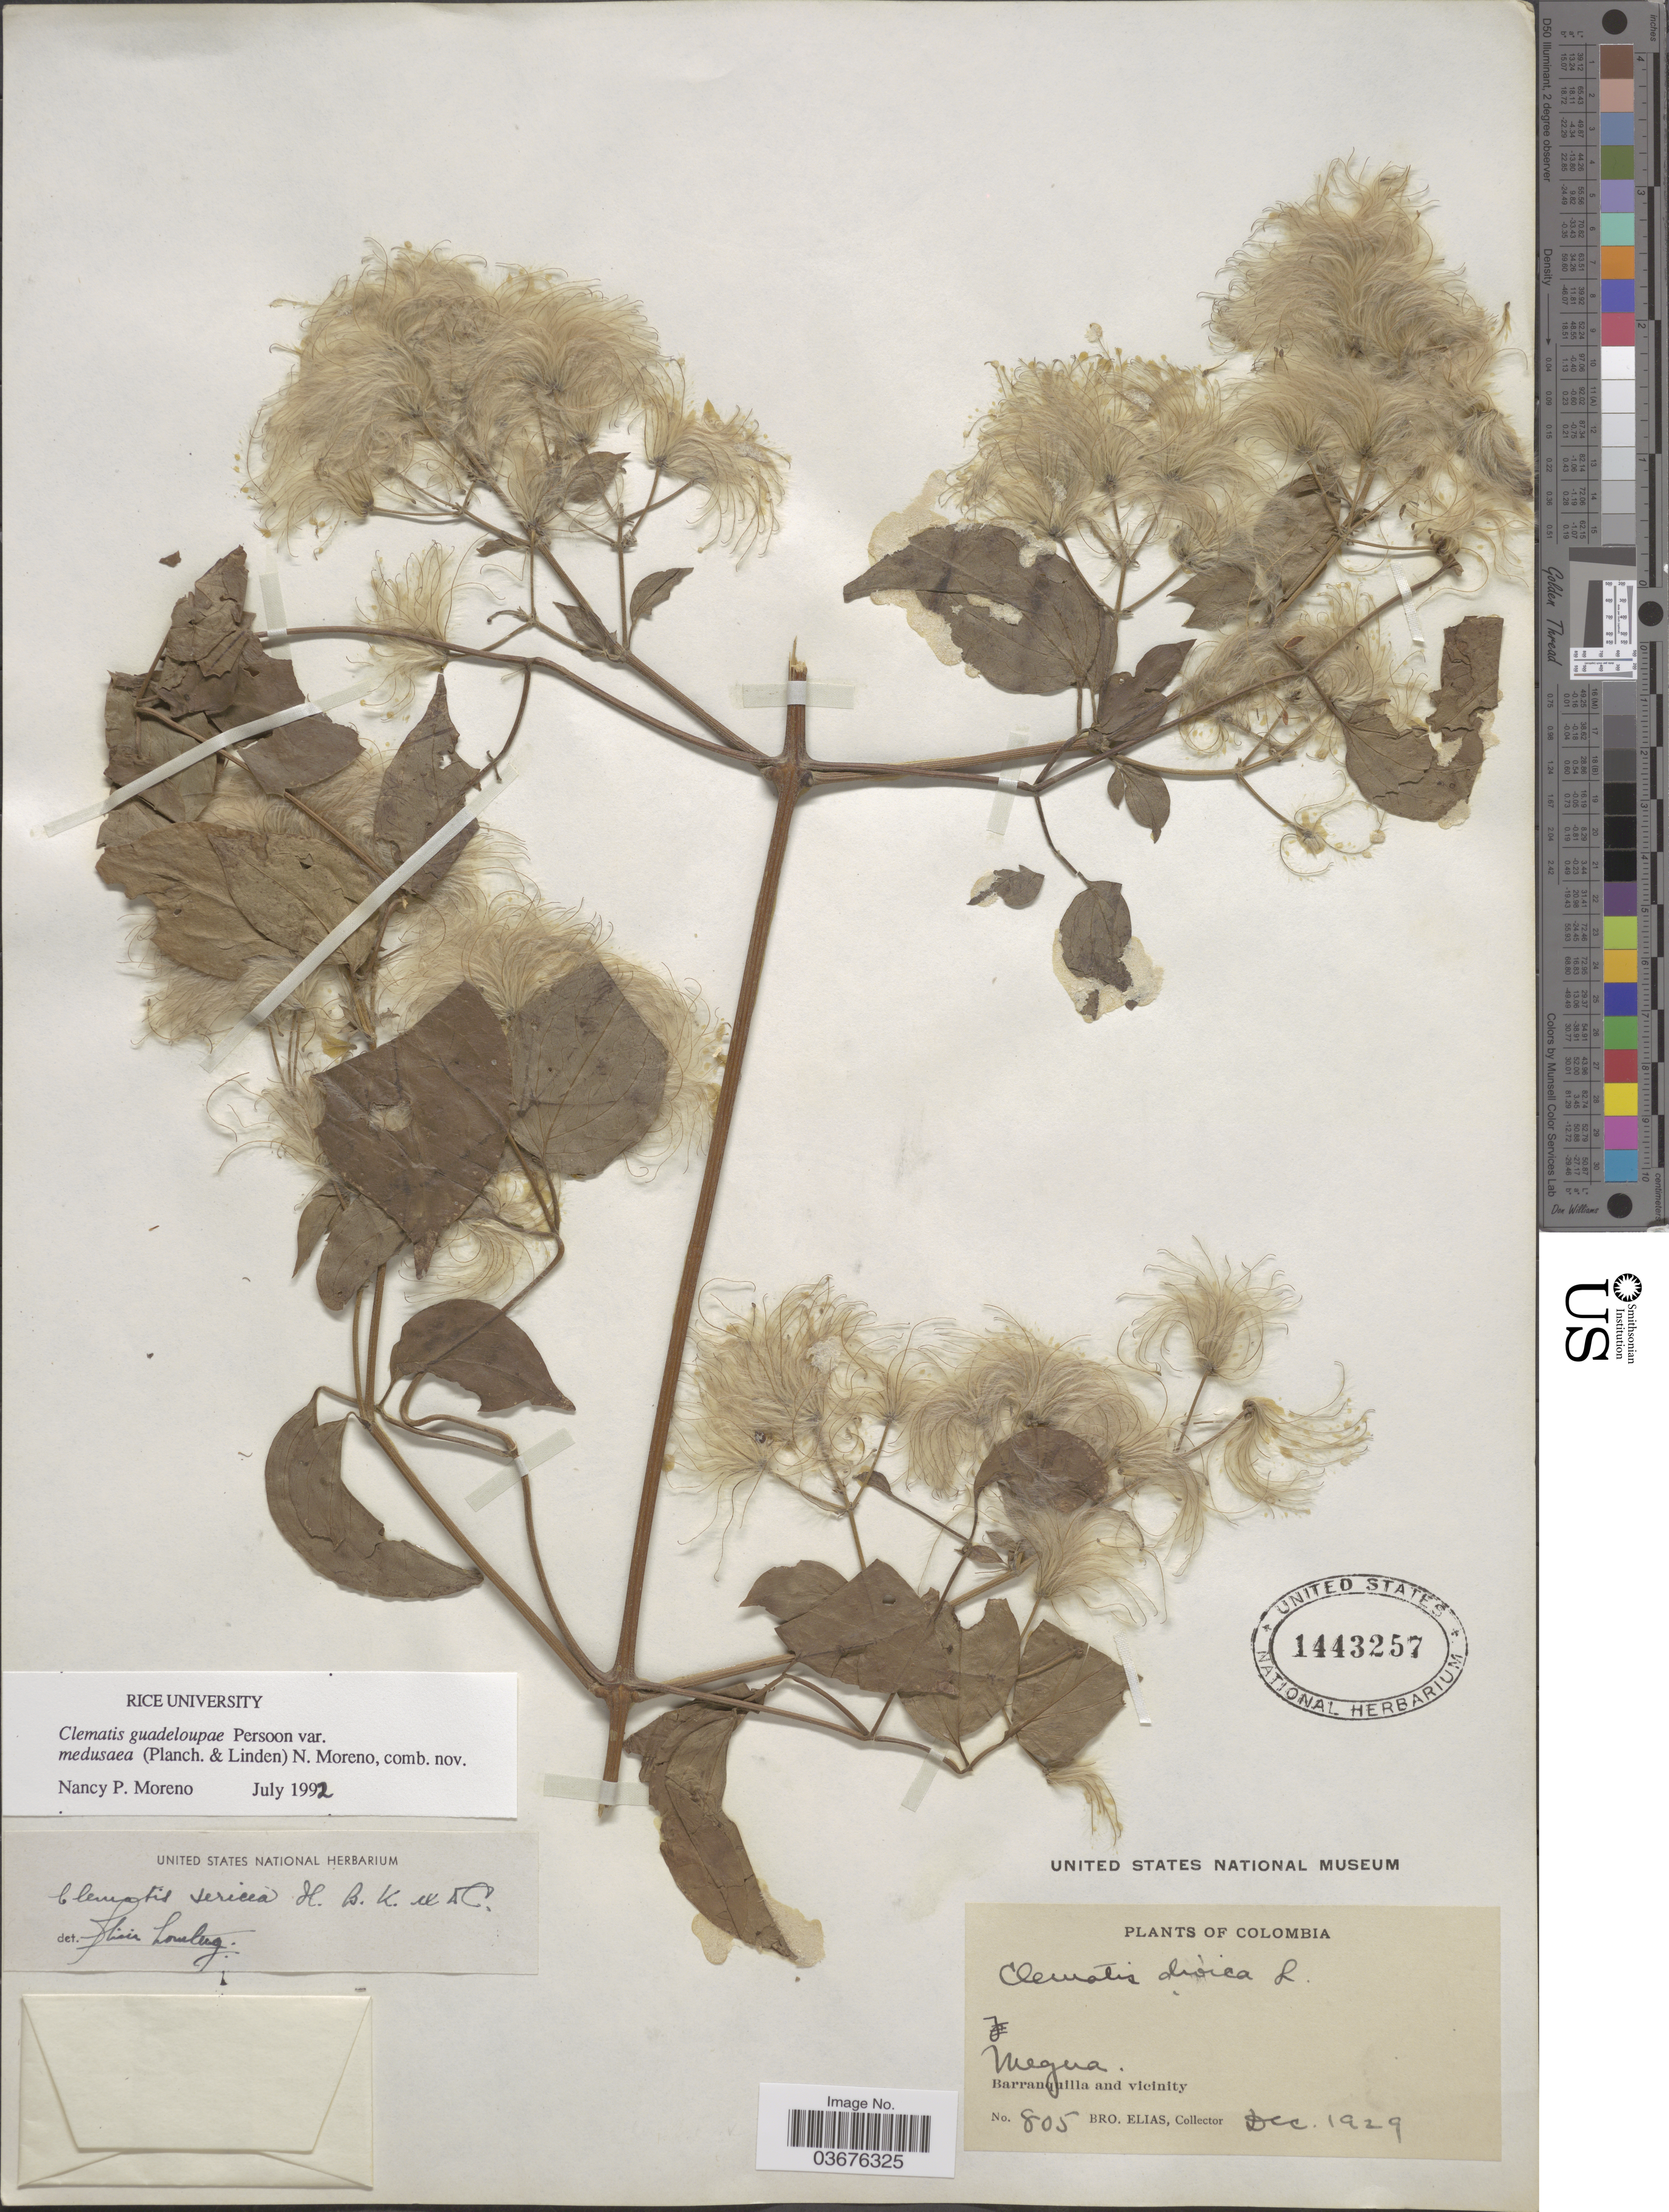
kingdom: Plantae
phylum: Tracheophyta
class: Magnoliopsida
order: Ranunculales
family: Ranunculaceae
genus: Clematis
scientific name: Clematis guadeloupae var. medusaea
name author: (Planch. & Linden) N.P. Moreno ex P.E. Berry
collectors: Bro. Elias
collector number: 805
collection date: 1929-12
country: Colombia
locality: Megua. Barranquilla and vicinity.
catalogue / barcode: US 1443257